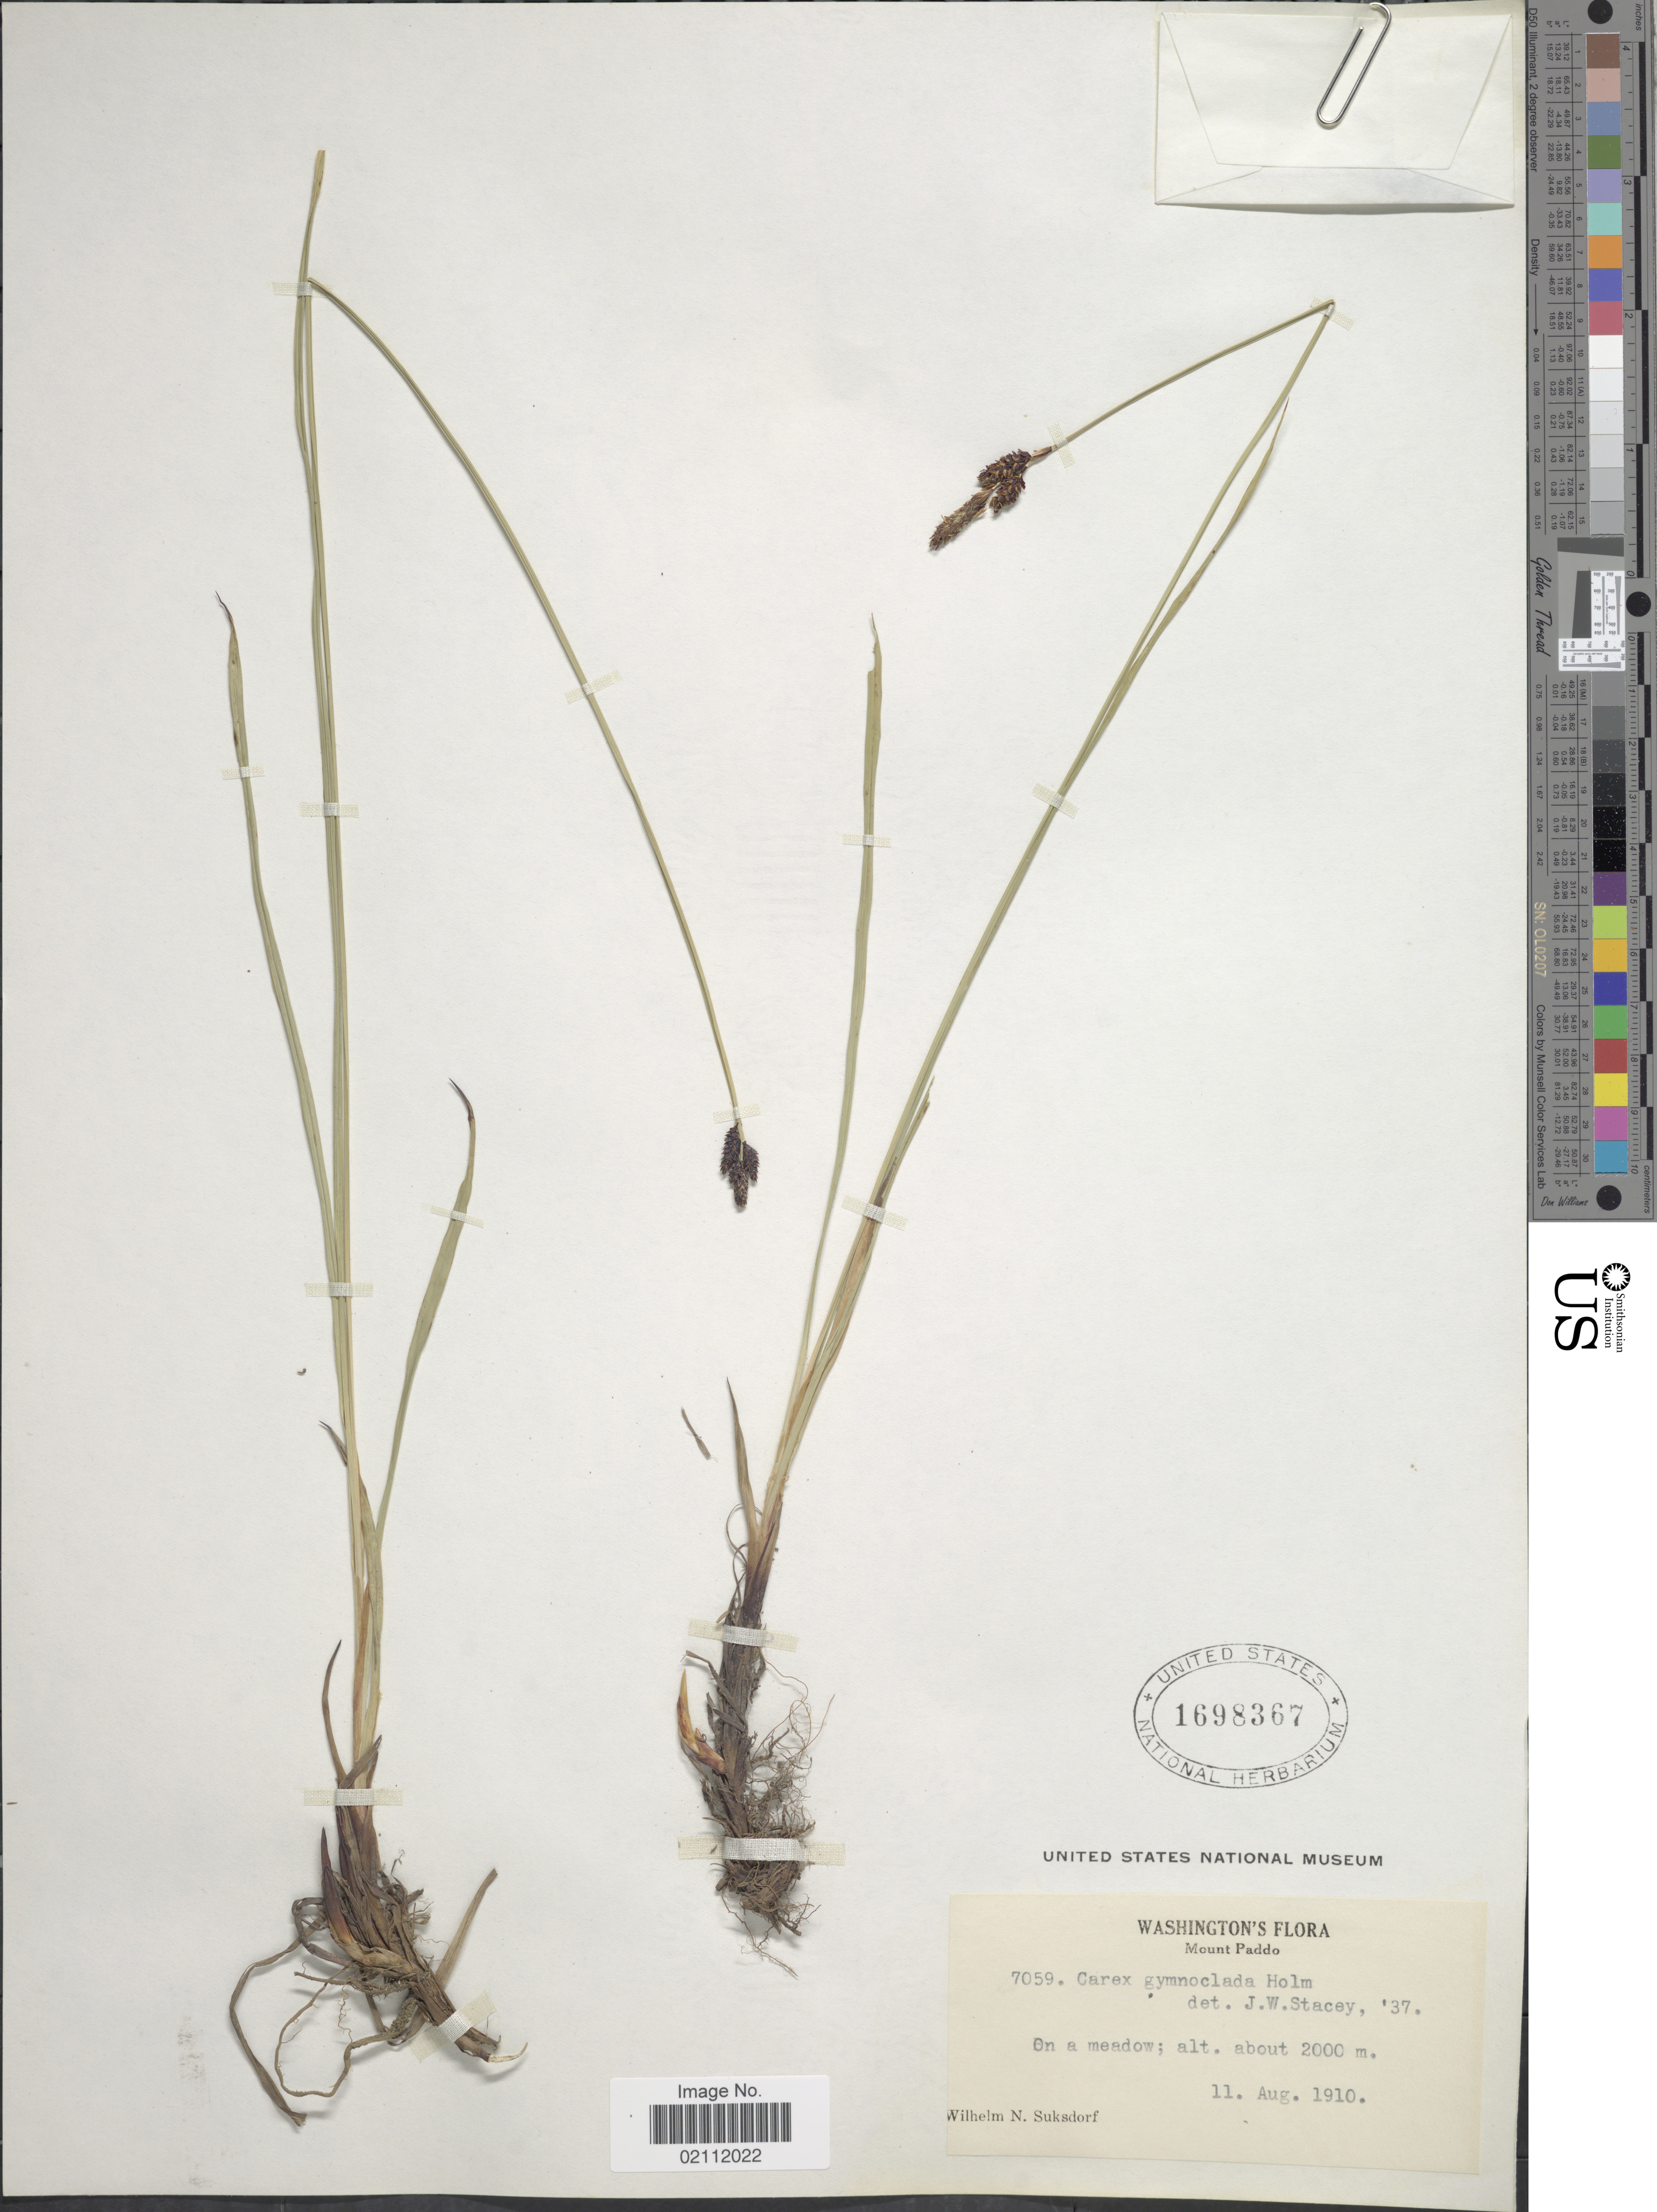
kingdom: Plantae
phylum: Tracheophyta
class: Liliopsida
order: Poales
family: Cyperaceae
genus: Carex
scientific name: Carex scopulorum var. bracteosa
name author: (L.H. Bailey) F.J. Herm.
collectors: W. N. Suksdorf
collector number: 7059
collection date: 1910-08-11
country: United States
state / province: Washington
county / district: Skamania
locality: Mount Paddo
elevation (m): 2000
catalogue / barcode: US 1698367